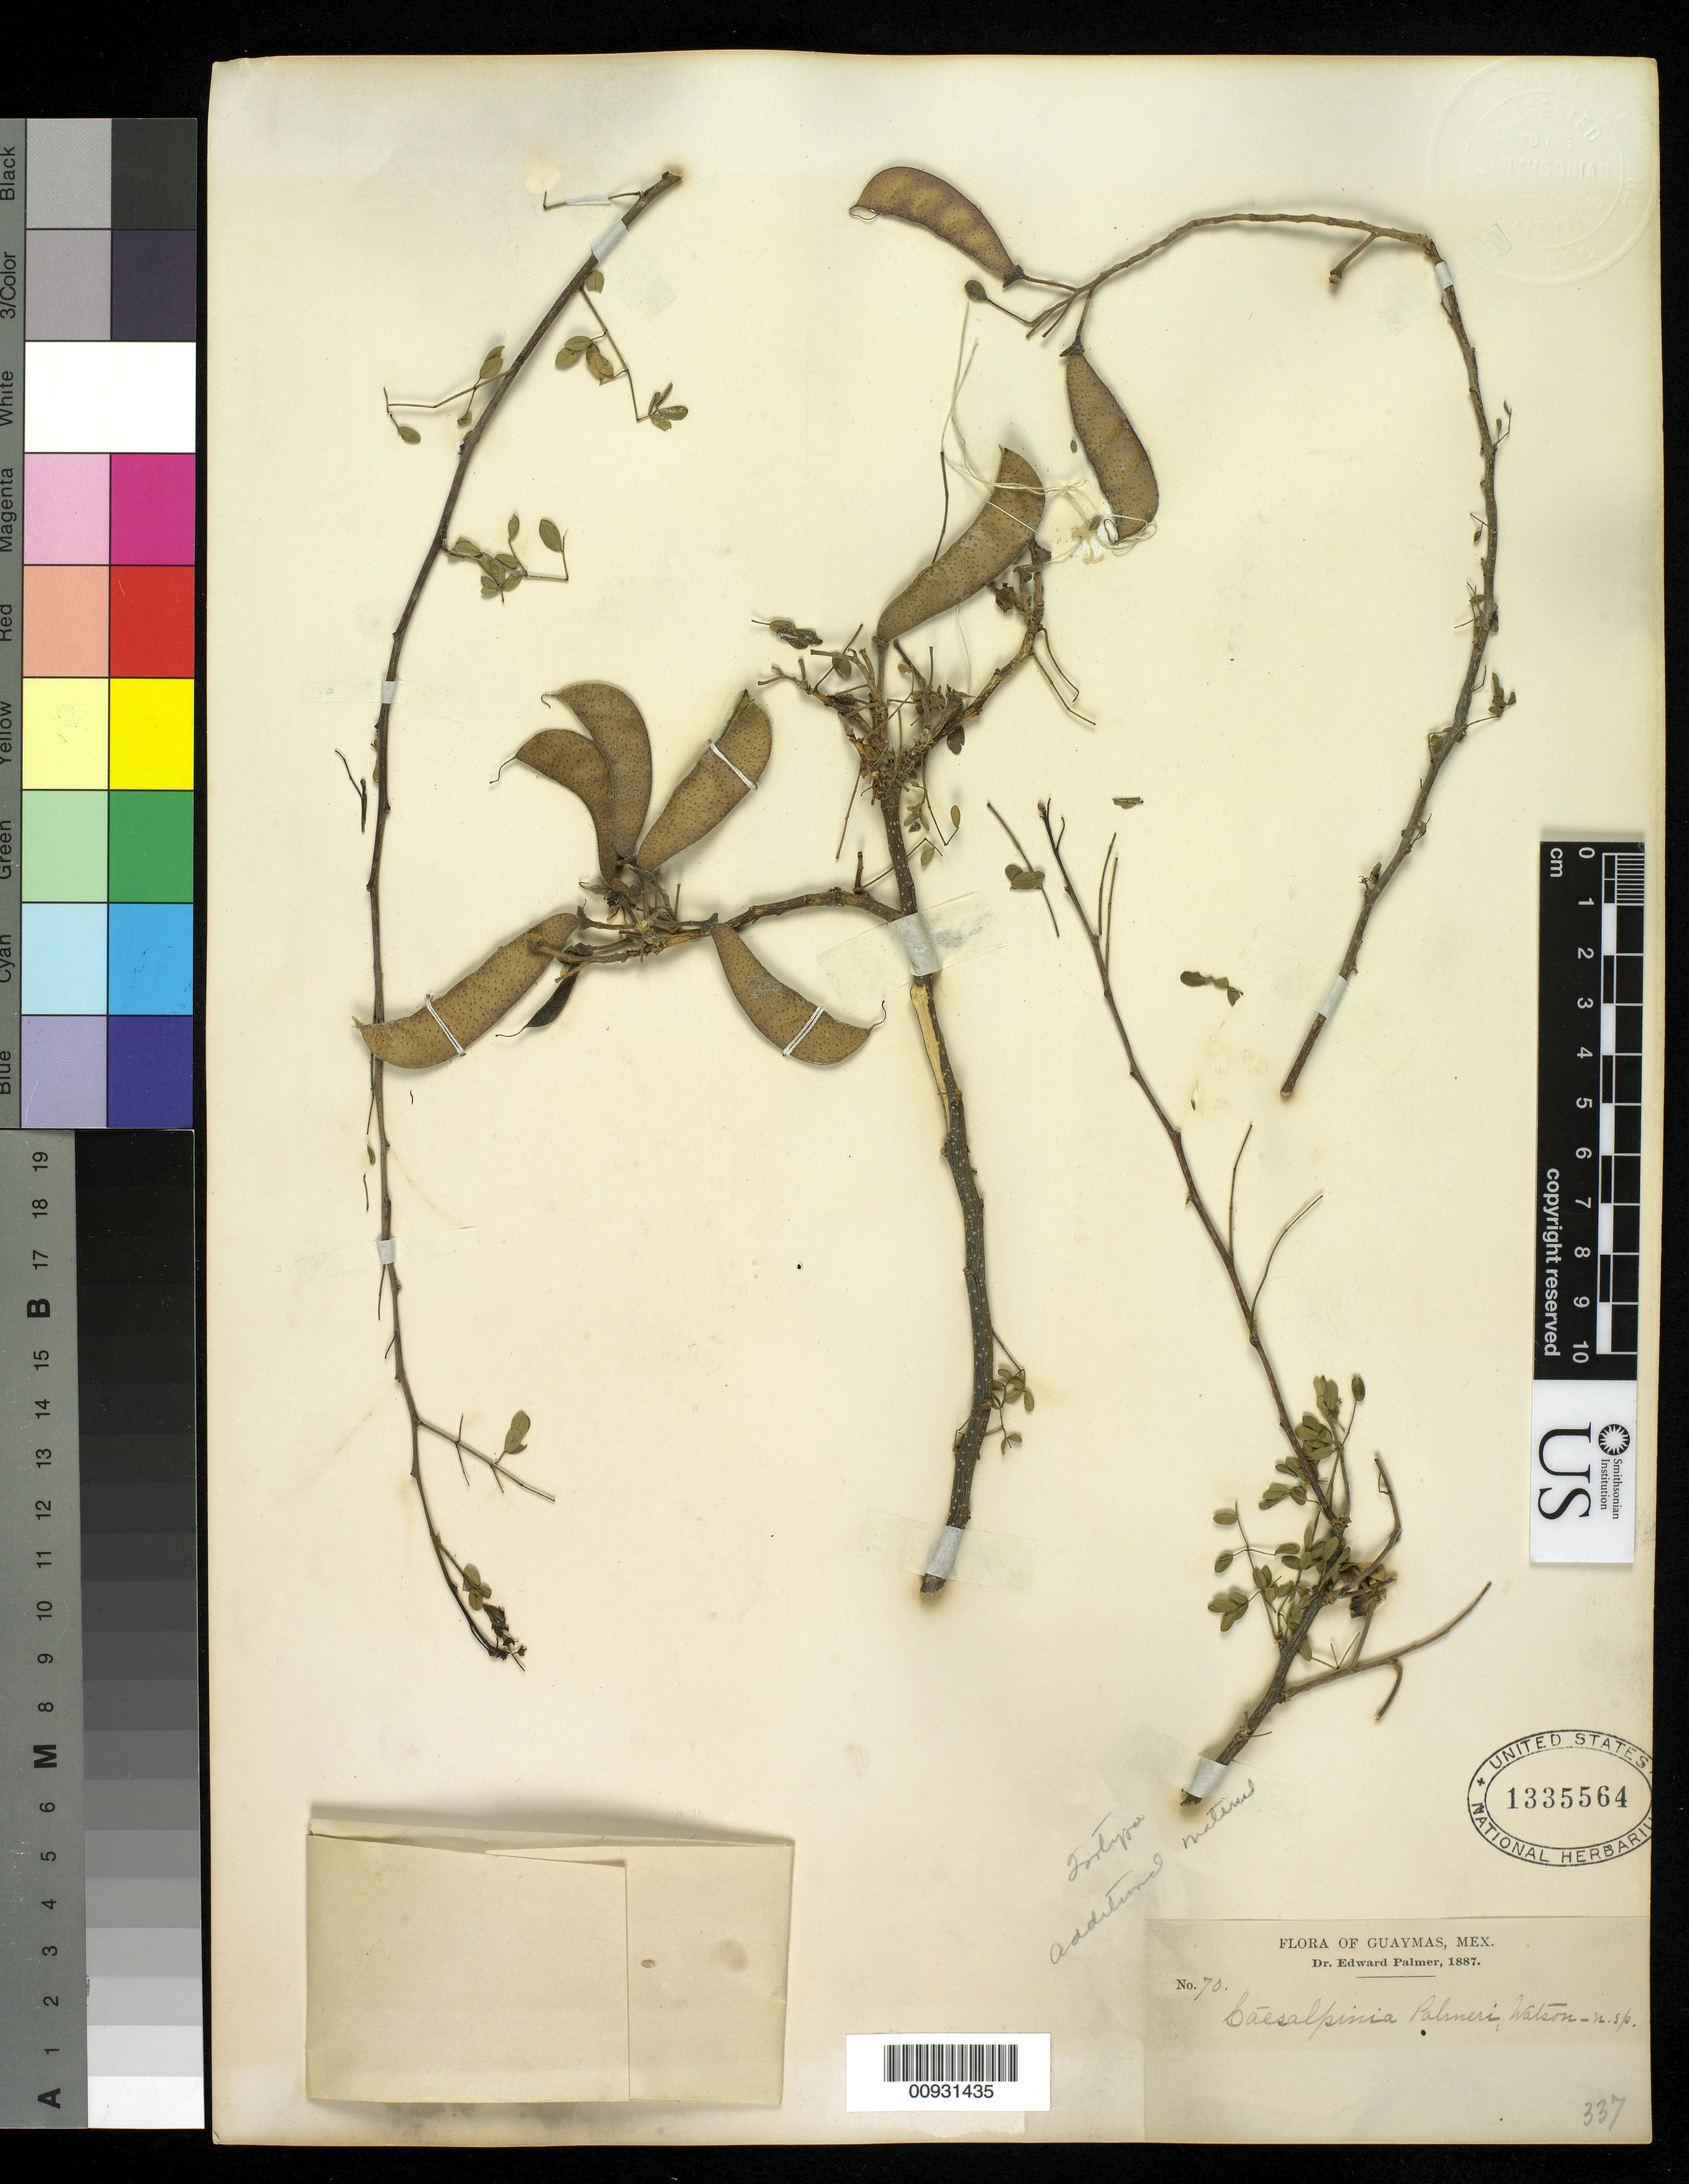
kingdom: Plantae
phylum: Tracheophyta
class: Magnoliopsida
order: Fabales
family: Fabaceae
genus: Caesalpinia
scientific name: Caesalpinia palmeri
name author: S. Watson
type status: Isotype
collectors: E. Palmer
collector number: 70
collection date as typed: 1887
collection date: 1887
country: Mexico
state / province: Sonora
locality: Guaymas.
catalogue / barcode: US 1335564